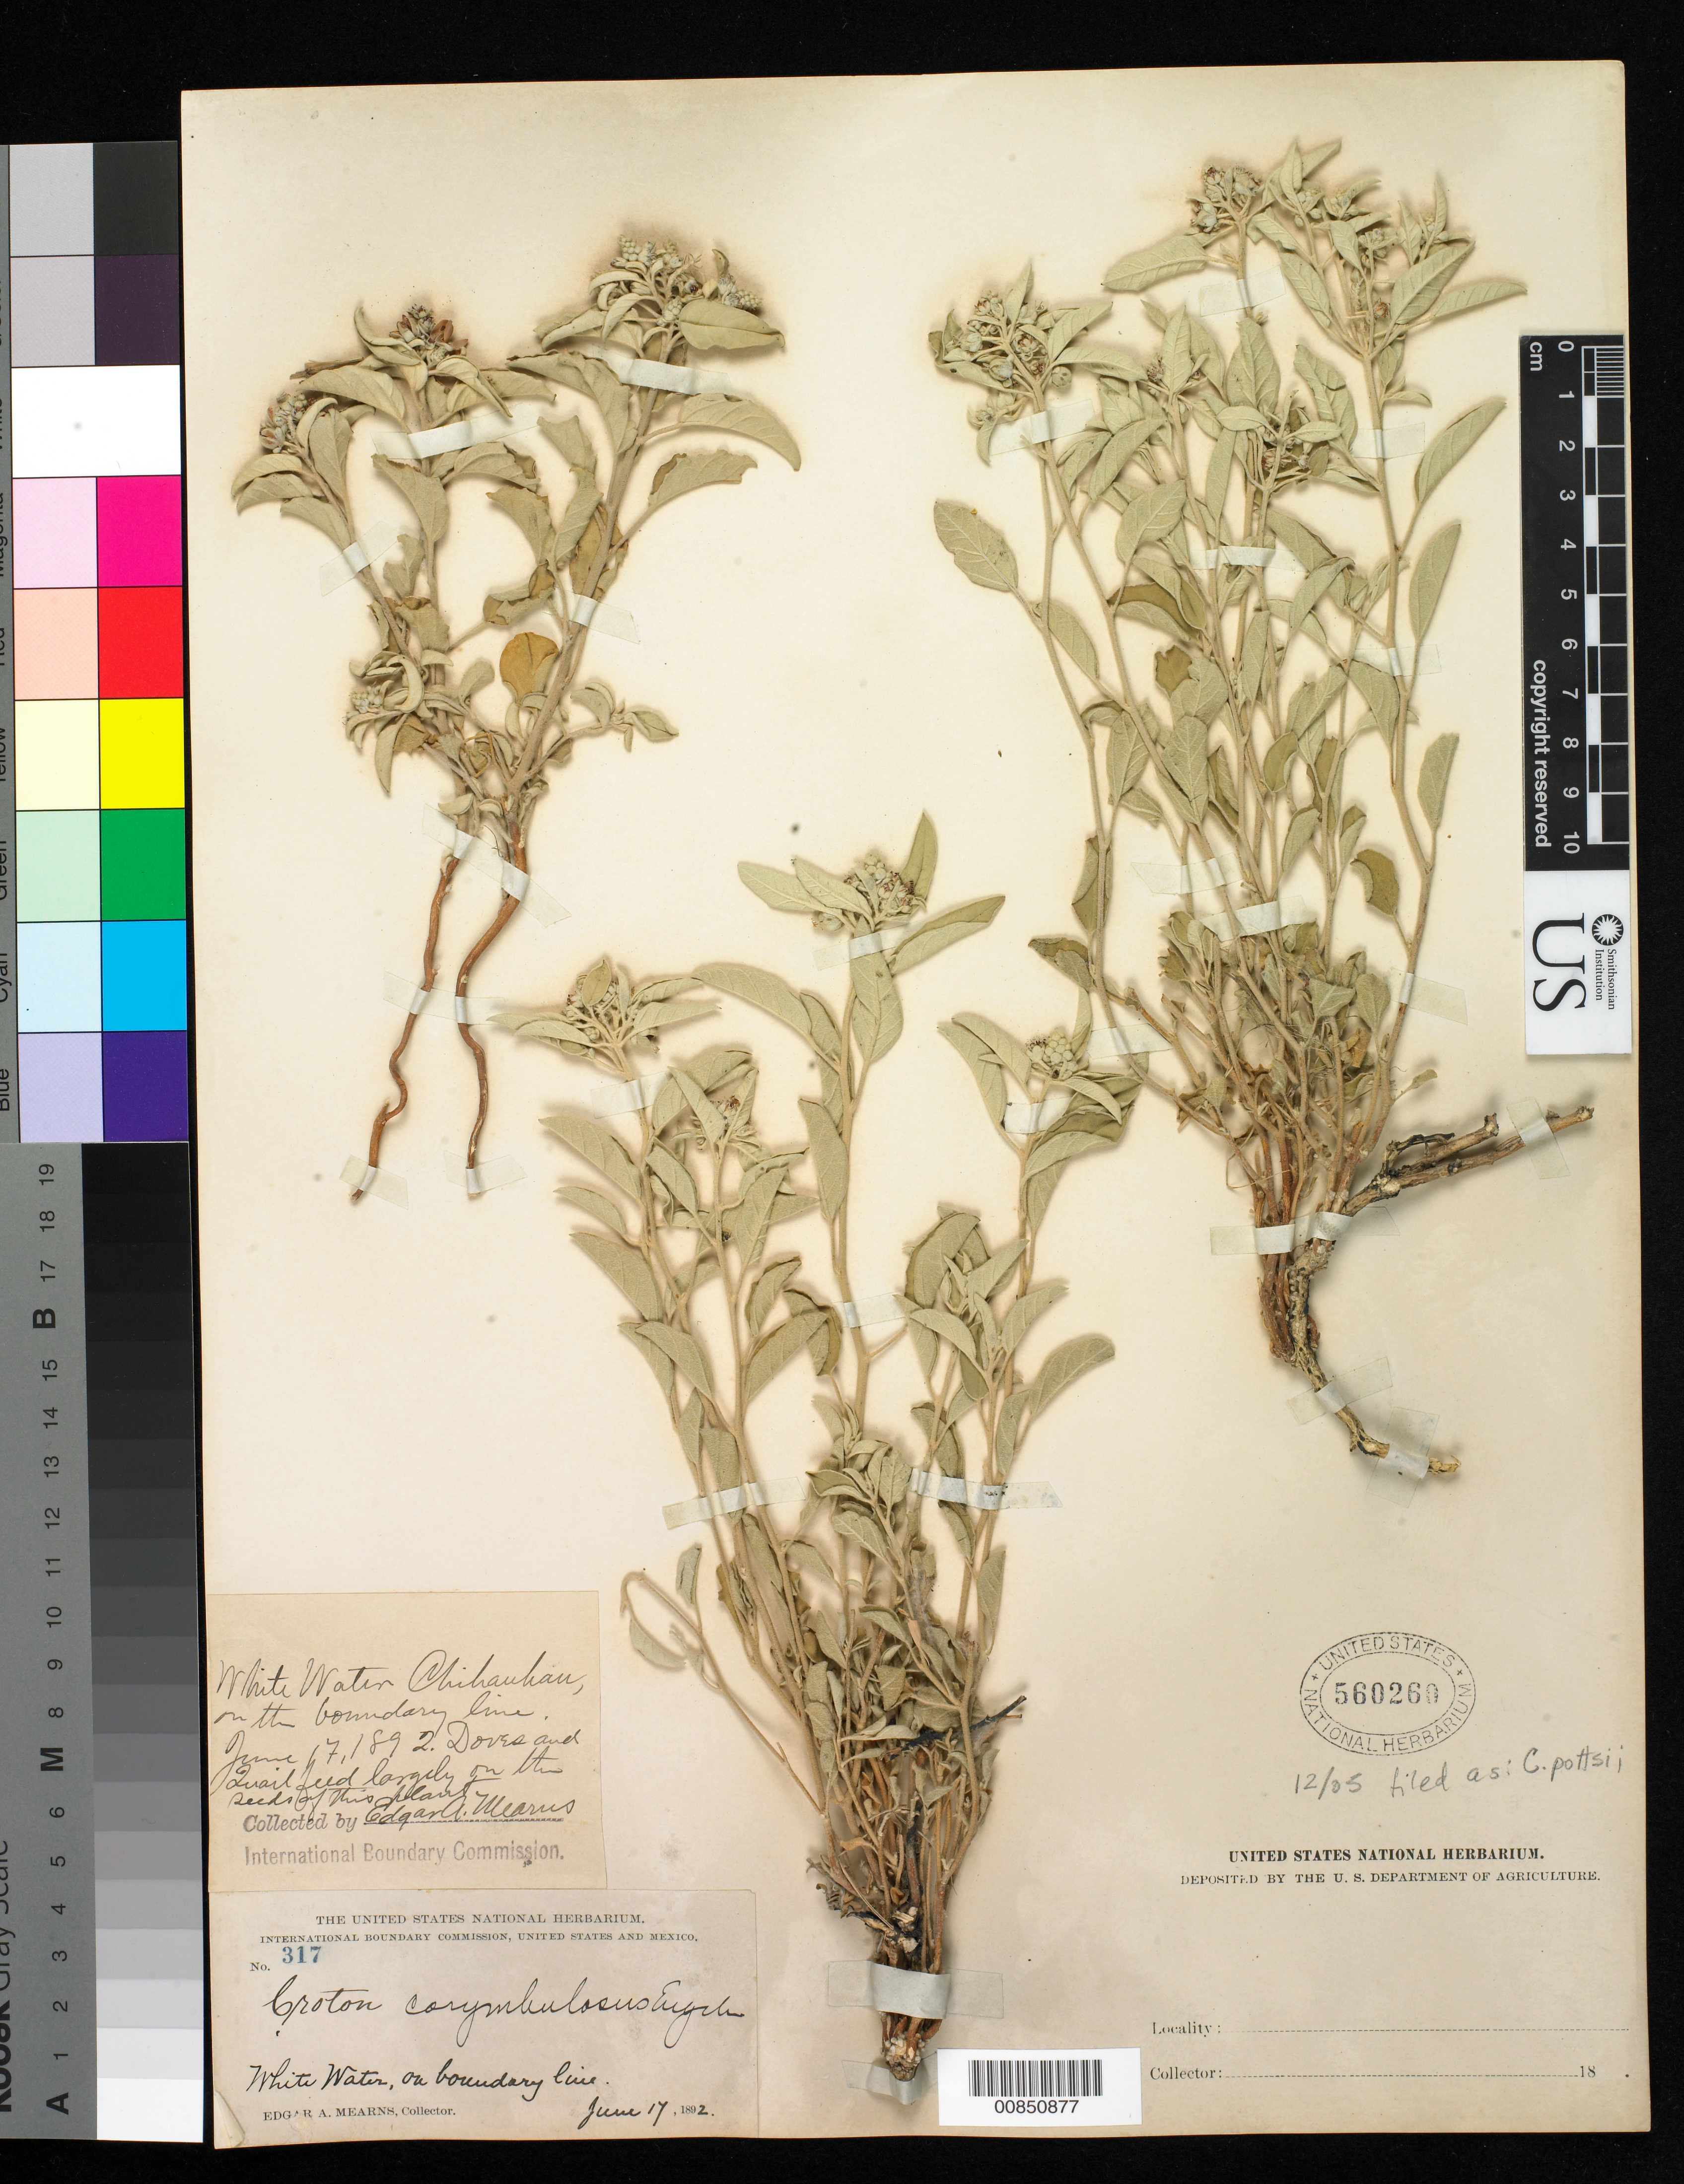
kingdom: Plantae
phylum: Tracheophyta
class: Magnoliopsida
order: Malpighiales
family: Euphorbiaceae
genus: Croton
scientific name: Croton pottsii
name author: (Klotzsch) Müll. Arg.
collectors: E. A. Mearns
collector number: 317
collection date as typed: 17 Jun 1892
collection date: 1892-06-17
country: Mexico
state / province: Chihuahua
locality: White Water, Chihuahua, on the boundary line.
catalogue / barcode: US 560260